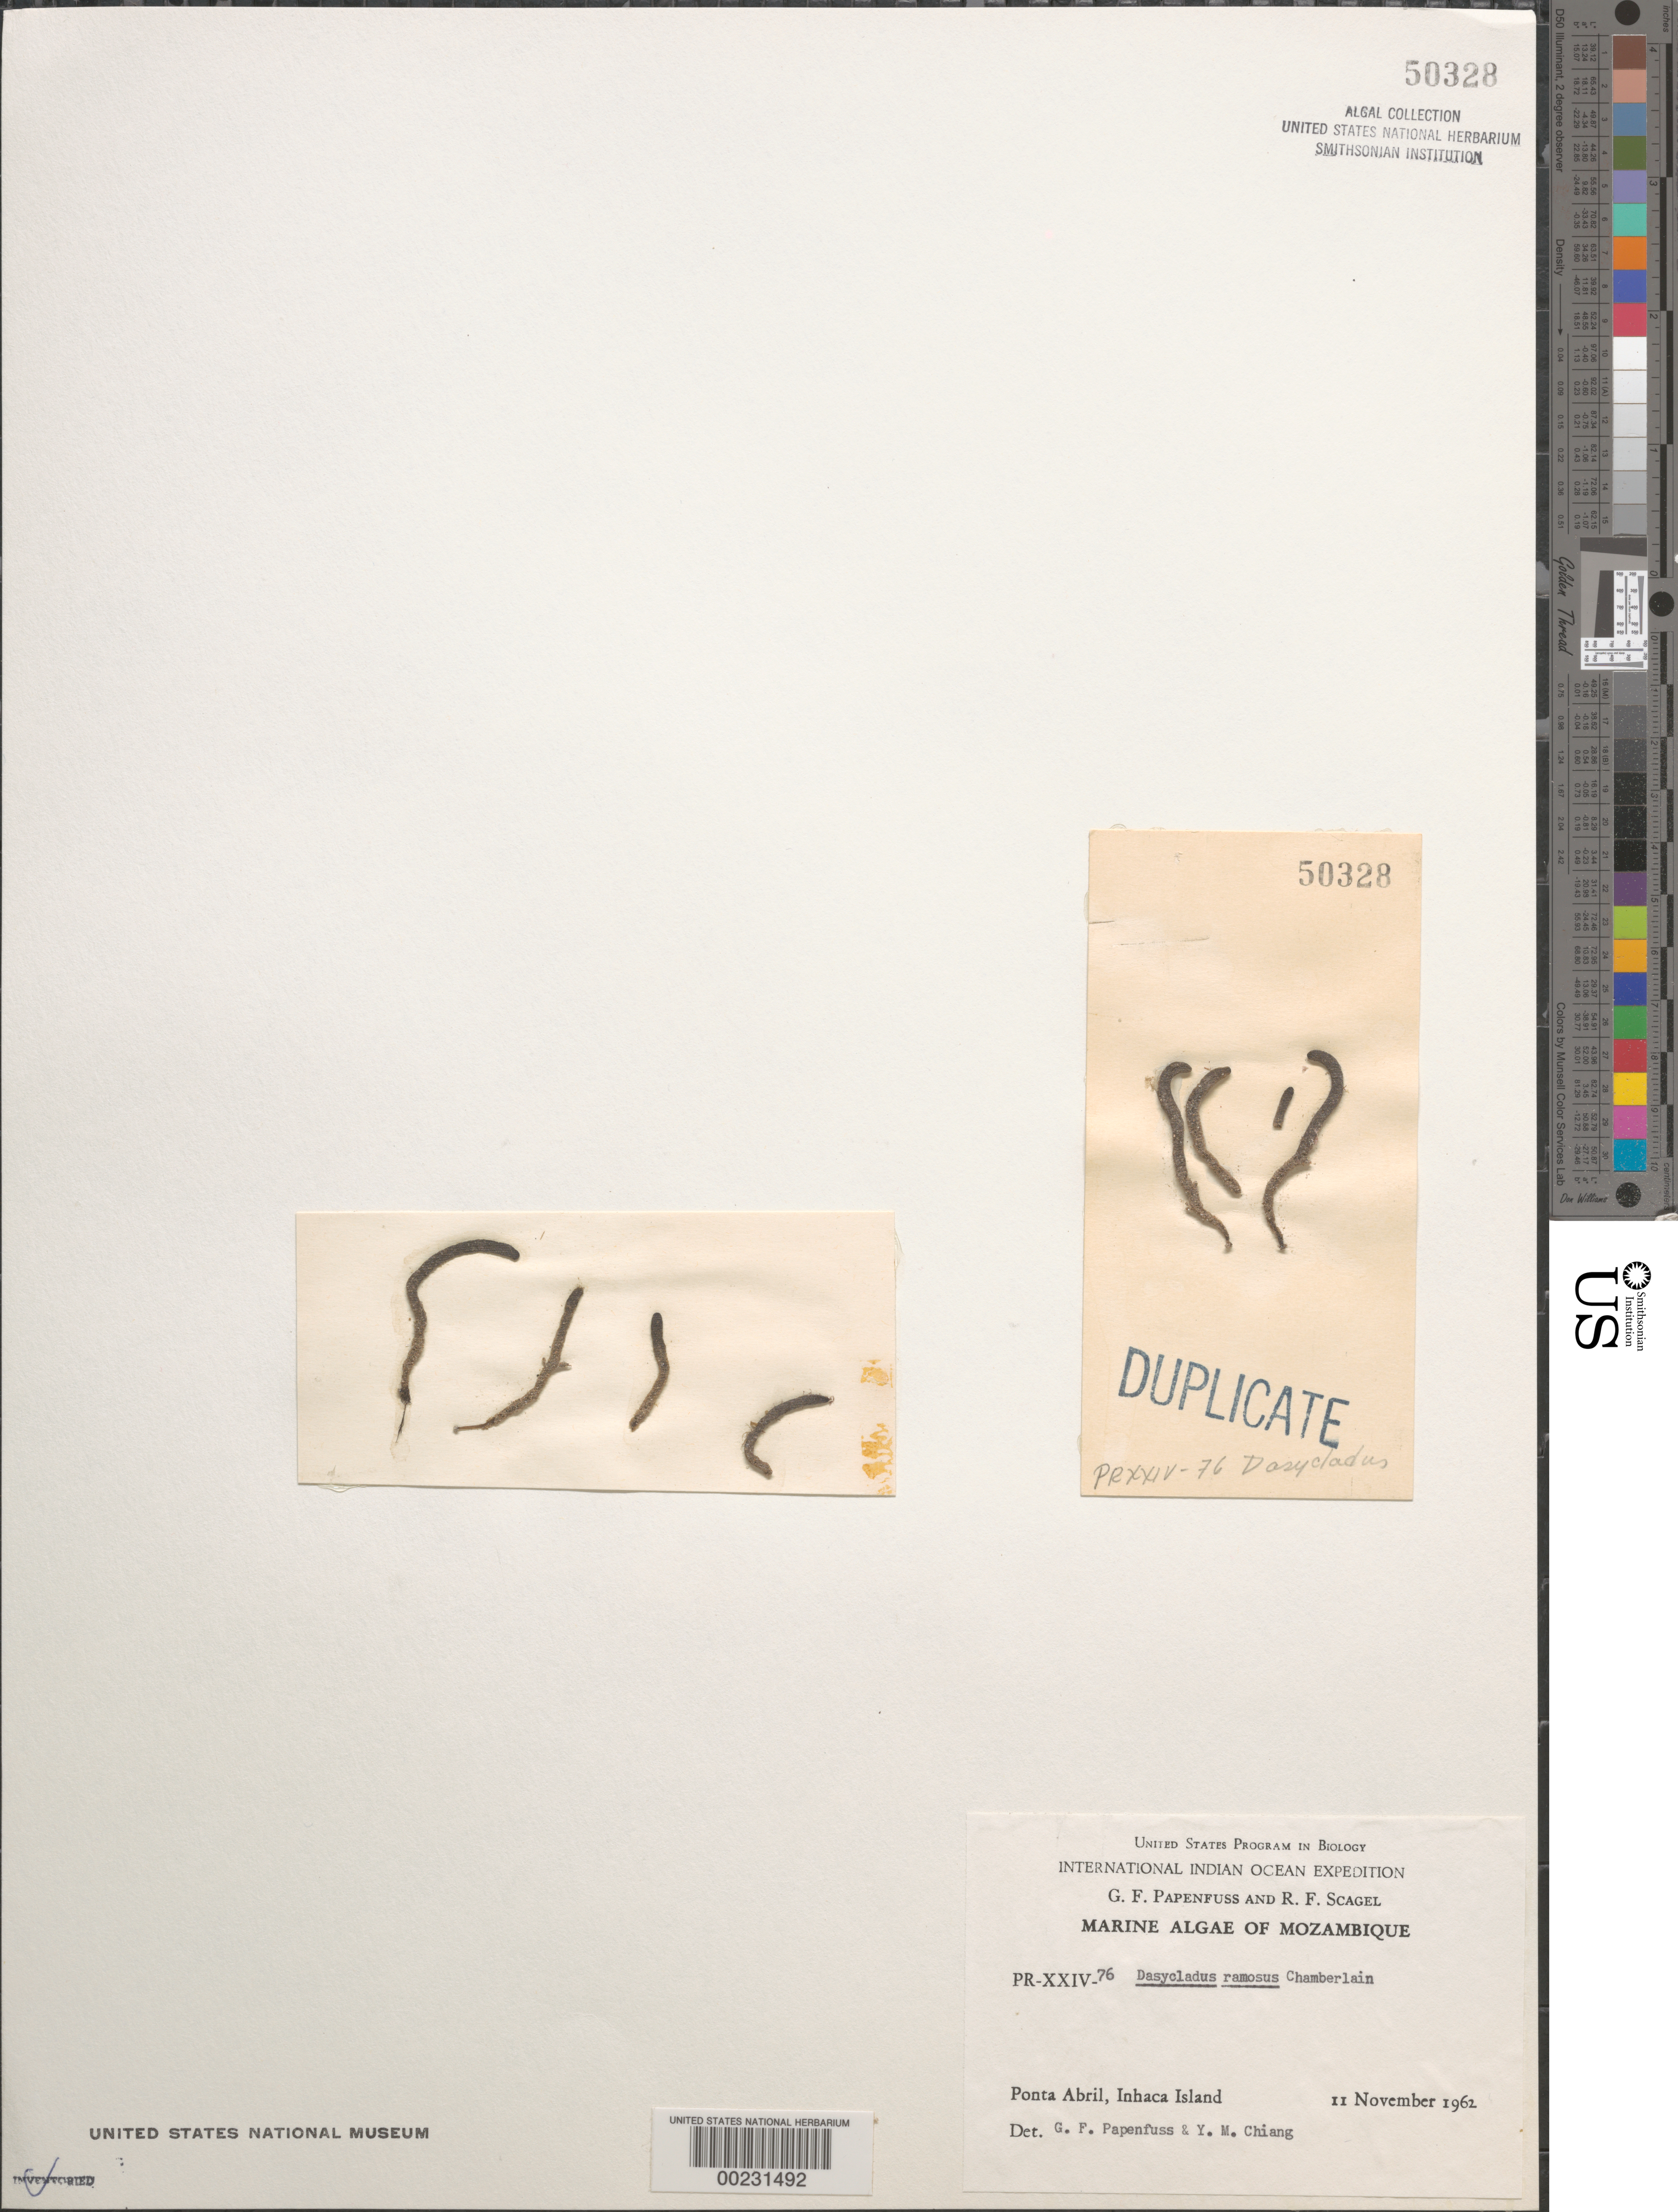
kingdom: Plantae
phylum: Chlorophyta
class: Ulvophyceae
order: Dasycladales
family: Dasycladaceae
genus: Dasycladus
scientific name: Dasycladus ramosus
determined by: Papenfuss, G. F.; Chiang, Y. M.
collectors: G. Papenfuss & R. F. Scagel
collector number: PR-XXIV-76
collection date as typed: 11 Nov 1962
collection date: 1962-11-11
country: Mozambique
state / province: Maputo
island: Inhaca Island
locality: Ponta Abril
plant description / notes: International Indian Ocean Expedition, 1962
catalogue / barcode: US 50328